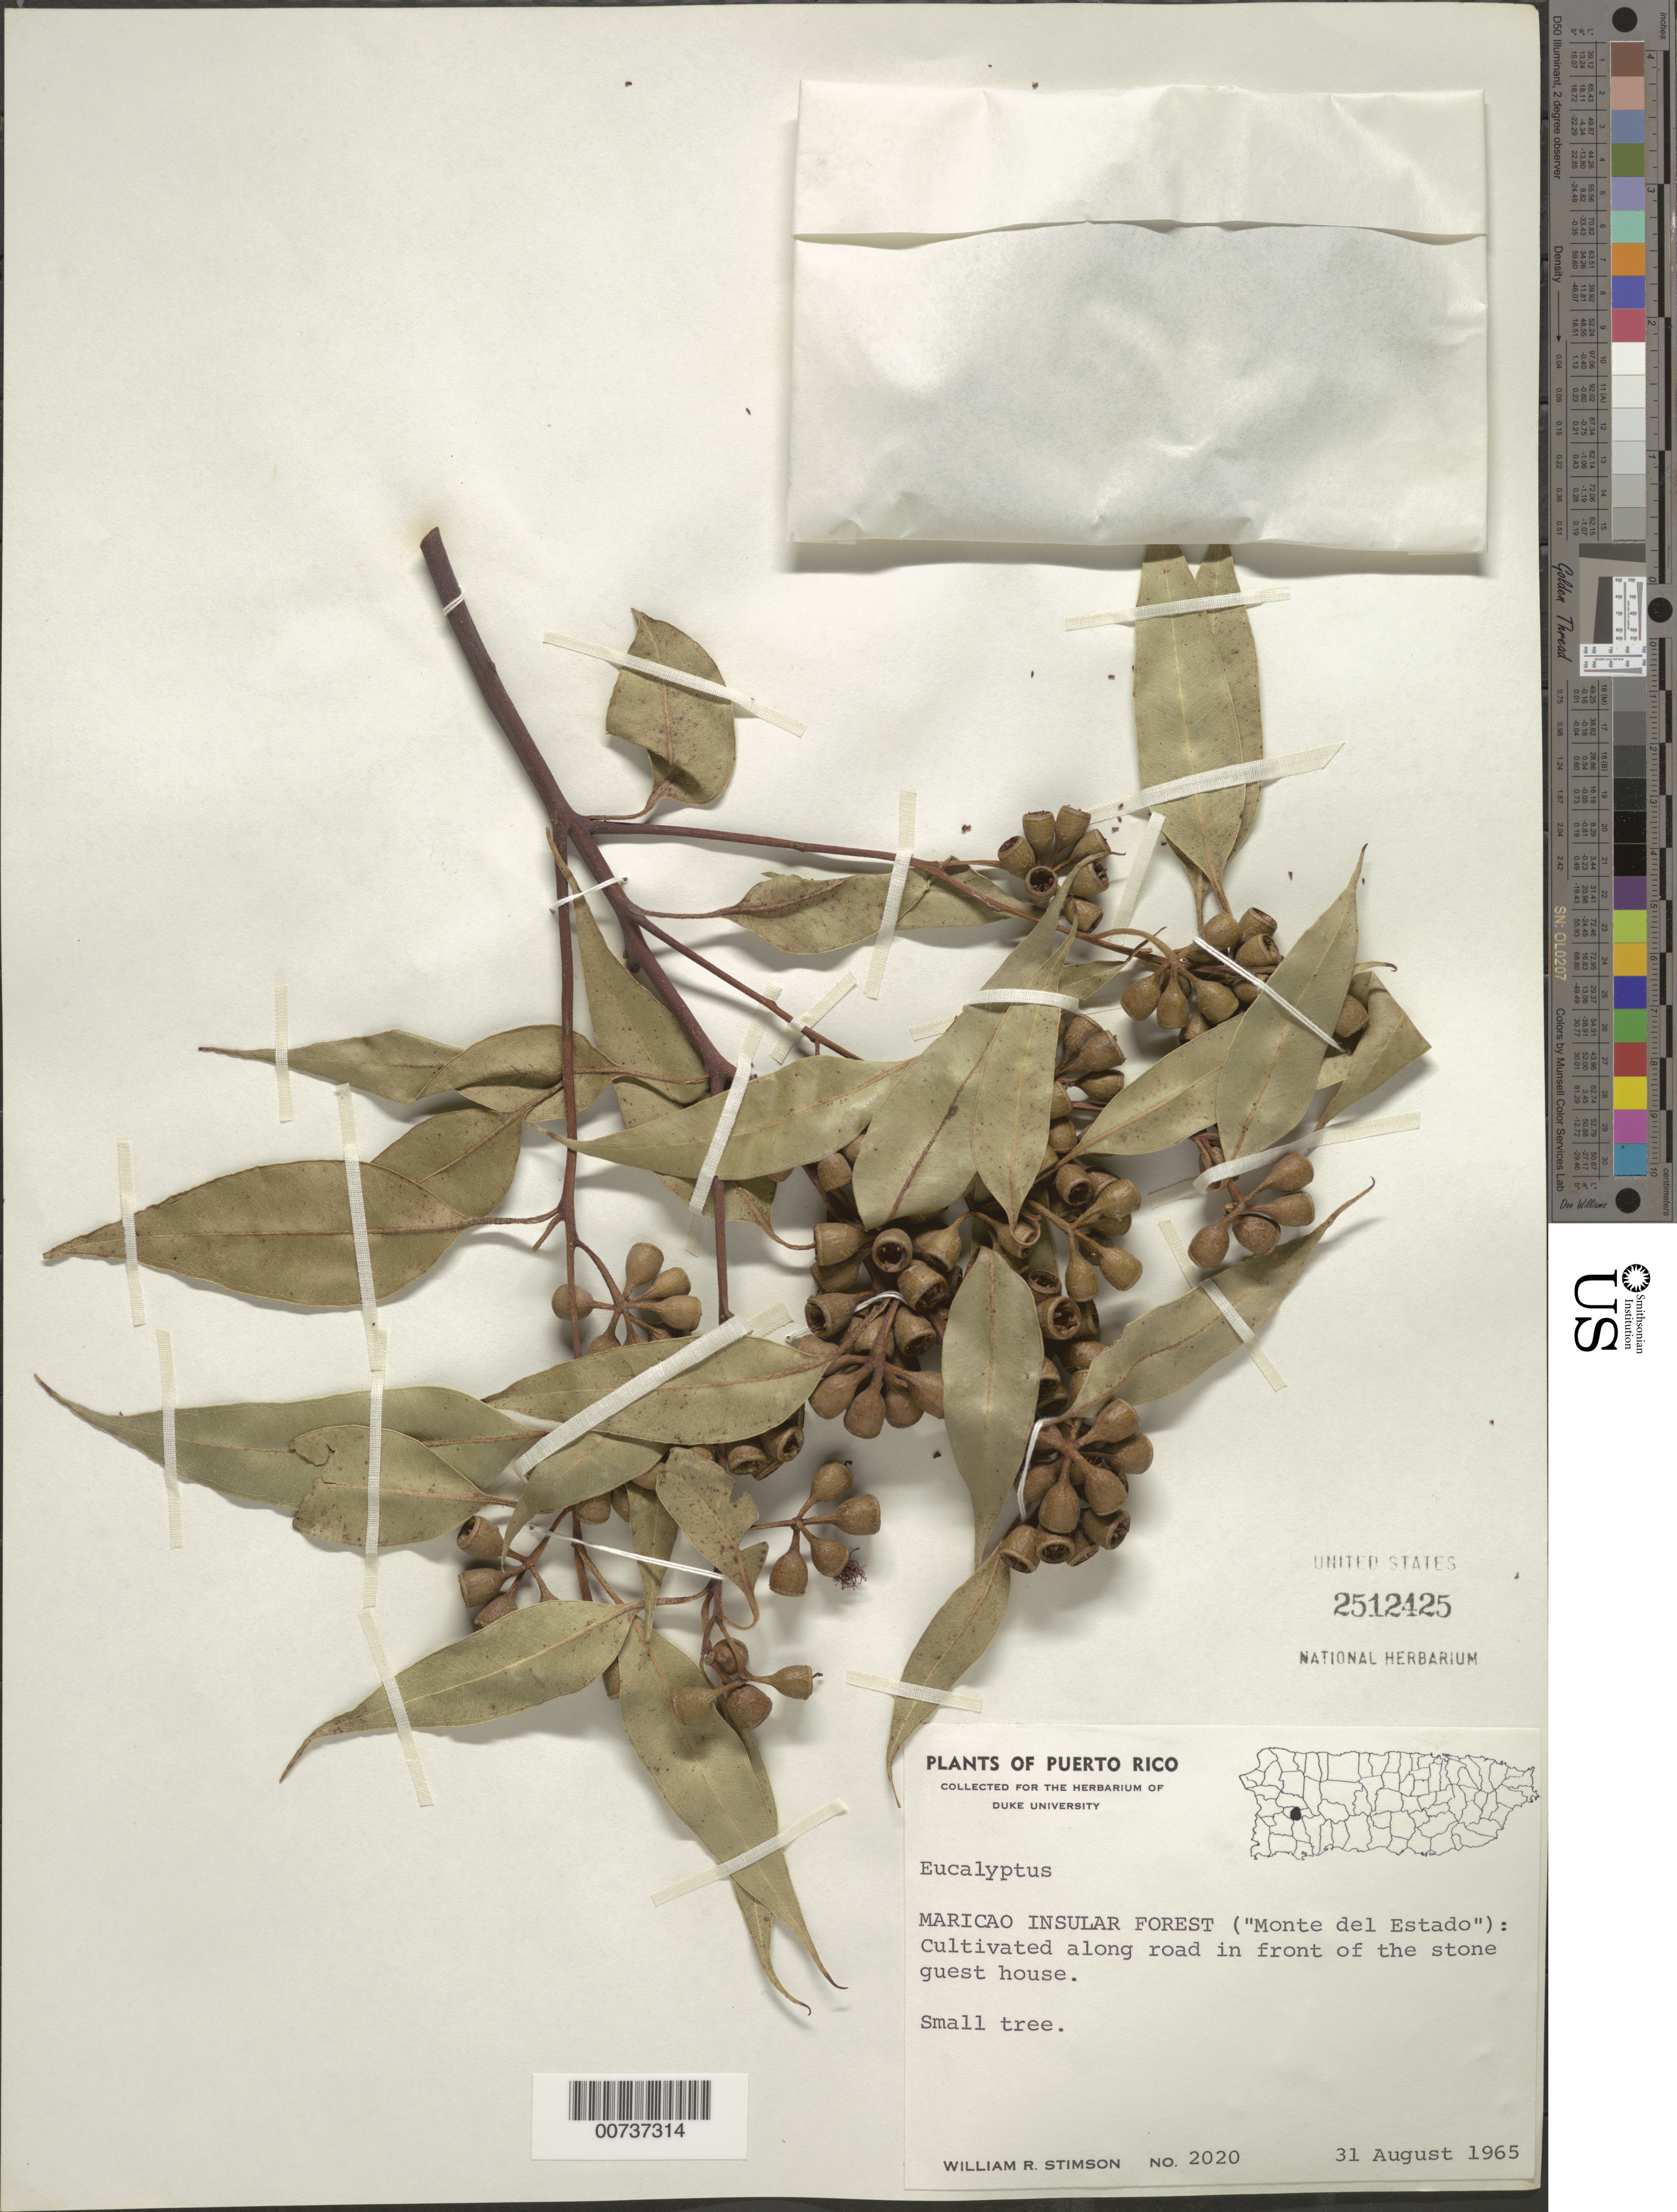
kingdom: Plantae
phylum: Tracheophyta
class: Magnoliopsida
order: Myrtales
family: Myrtaceae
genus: Eucalyptus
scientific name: Eucalyptus sp.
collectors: W. R. Stimson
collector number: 2020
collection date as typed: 31 Aug 1965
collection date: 1965-08-31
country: Puerto Rico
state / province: Maricao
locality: Maricao Insular Forest ("Monte del Estado")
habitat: Cultivated along road in front of the stone guest house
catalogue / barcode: US 2512425